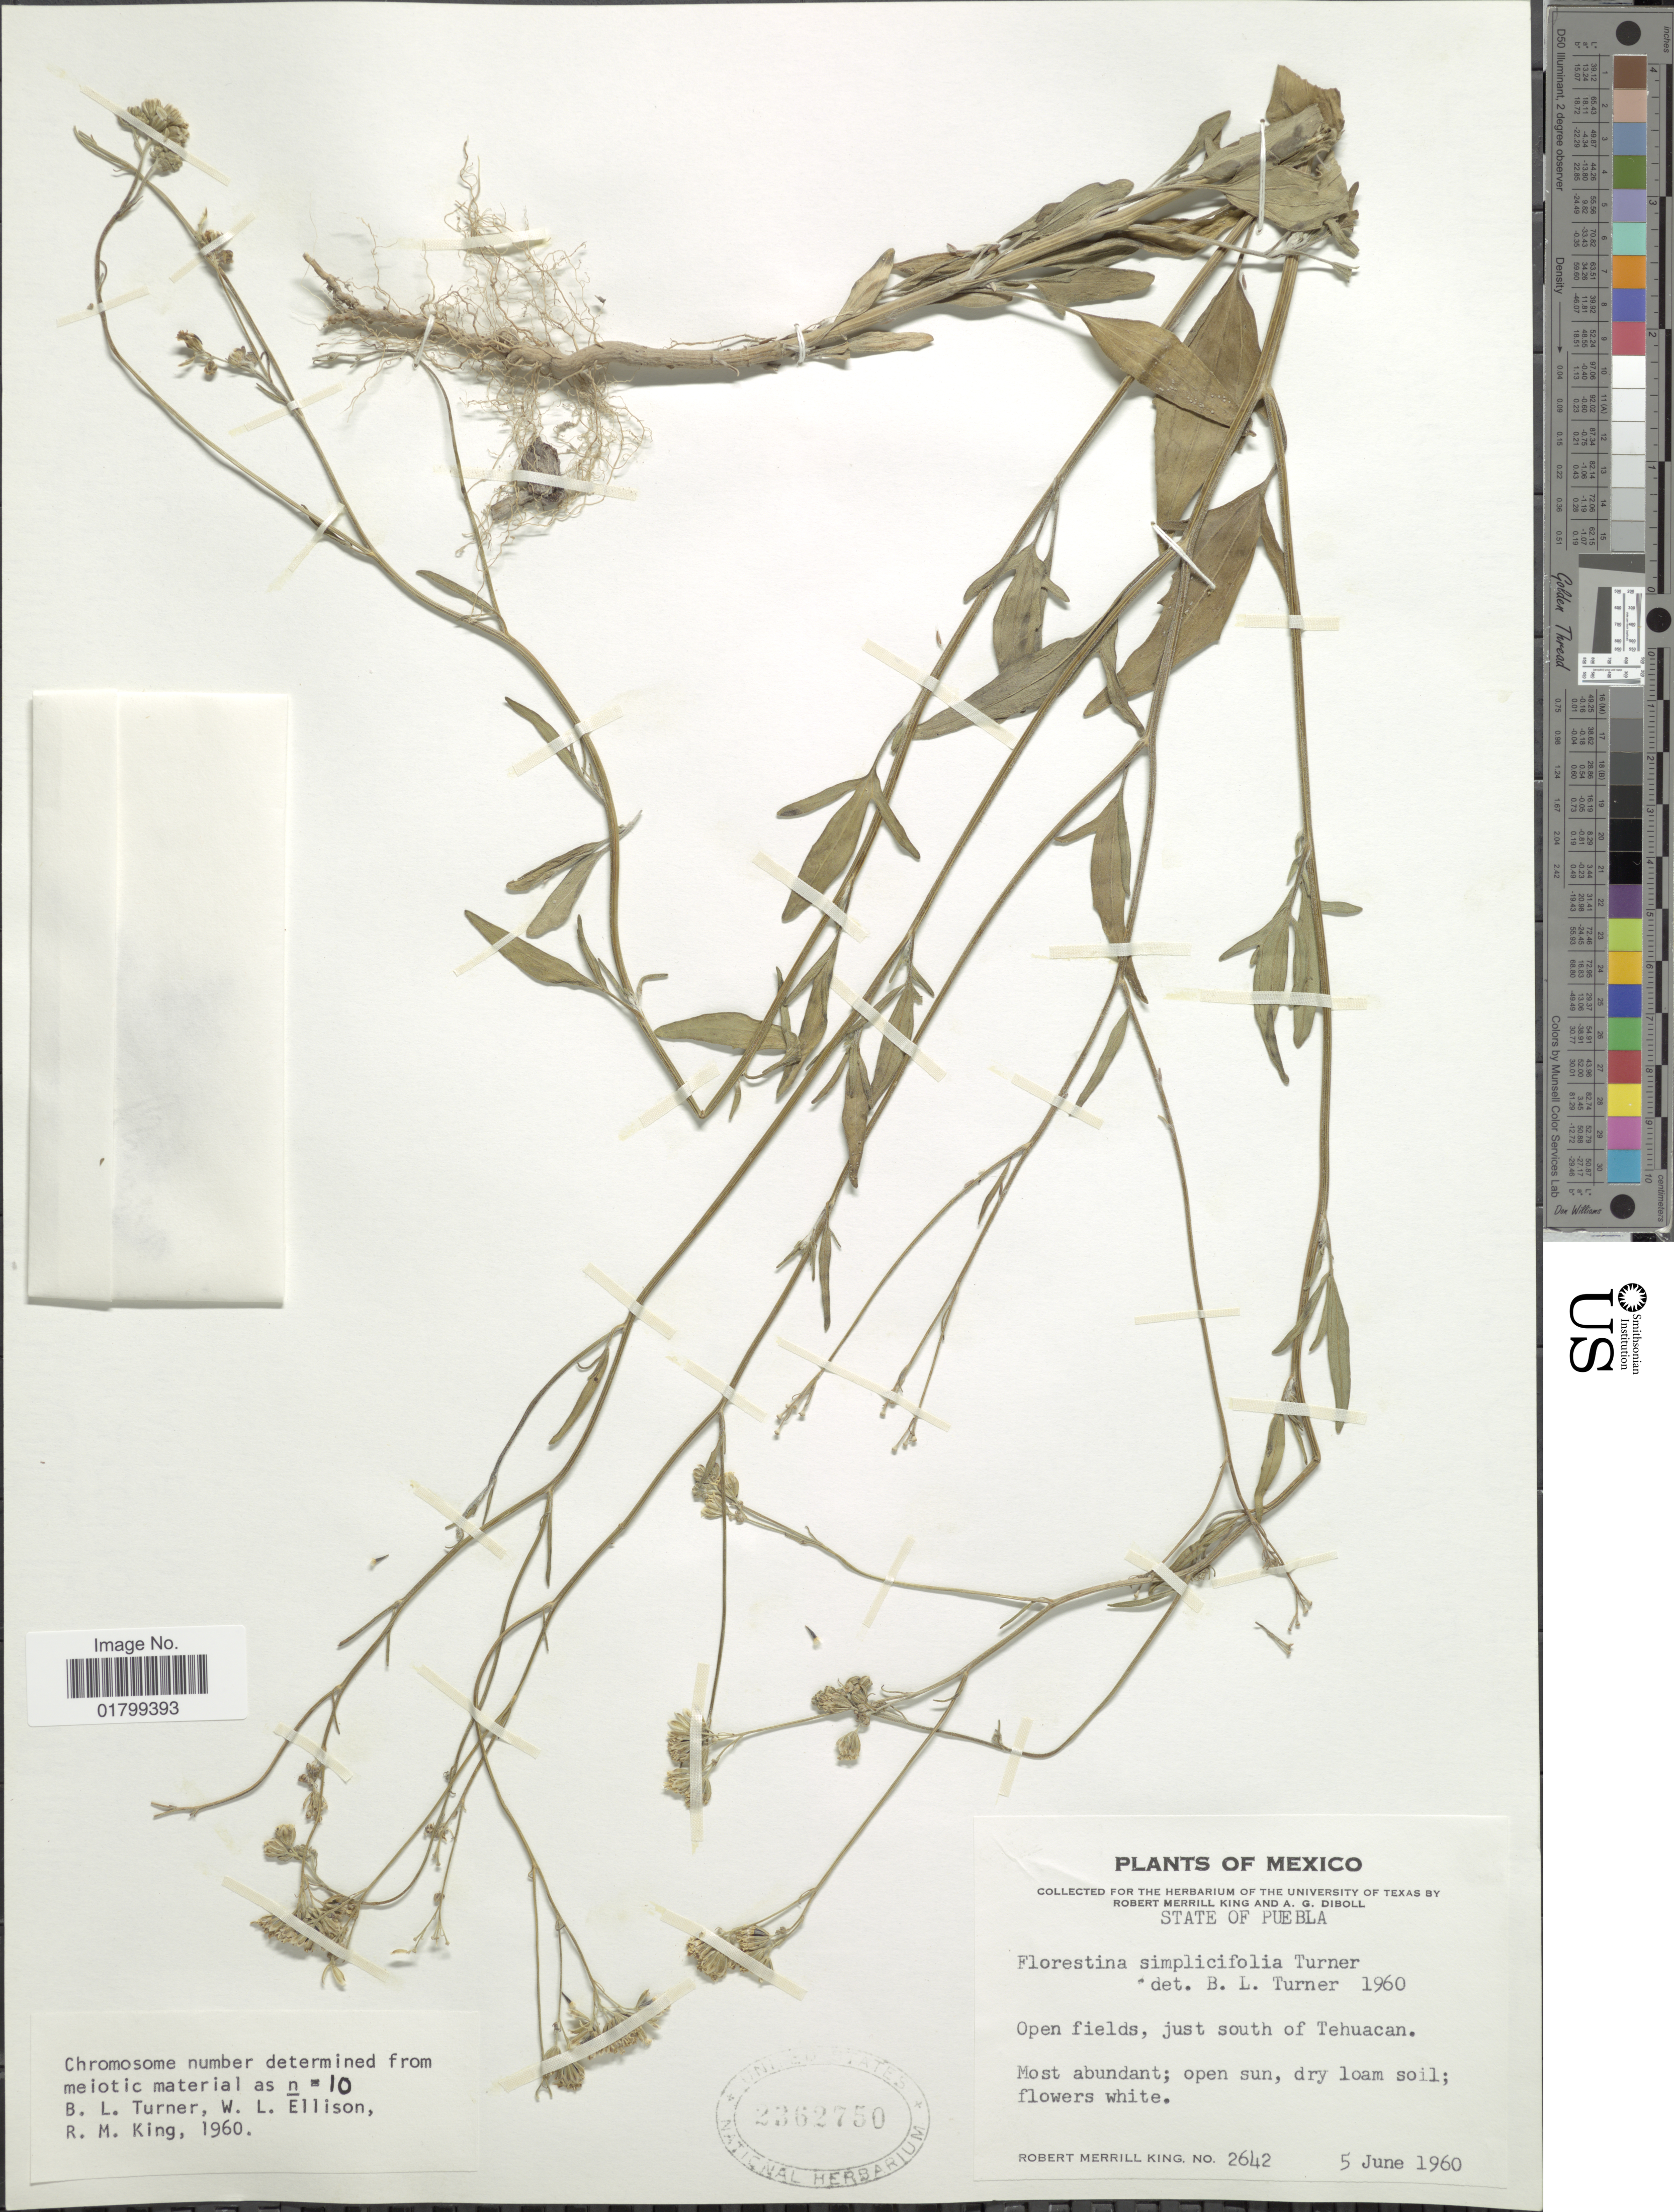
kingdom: Plantae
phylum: Tracheophyta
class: Magnoliopsida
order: Asterales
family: Asteraceae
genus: Florestina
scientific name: Florestina simplicifolia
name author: B.L. Turner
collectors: R. M. King & A. Diboll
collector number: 2642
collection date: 1960-06-05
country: Mexico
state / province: Puebla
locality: Just south of Tehuacan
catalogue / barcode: US 2362750